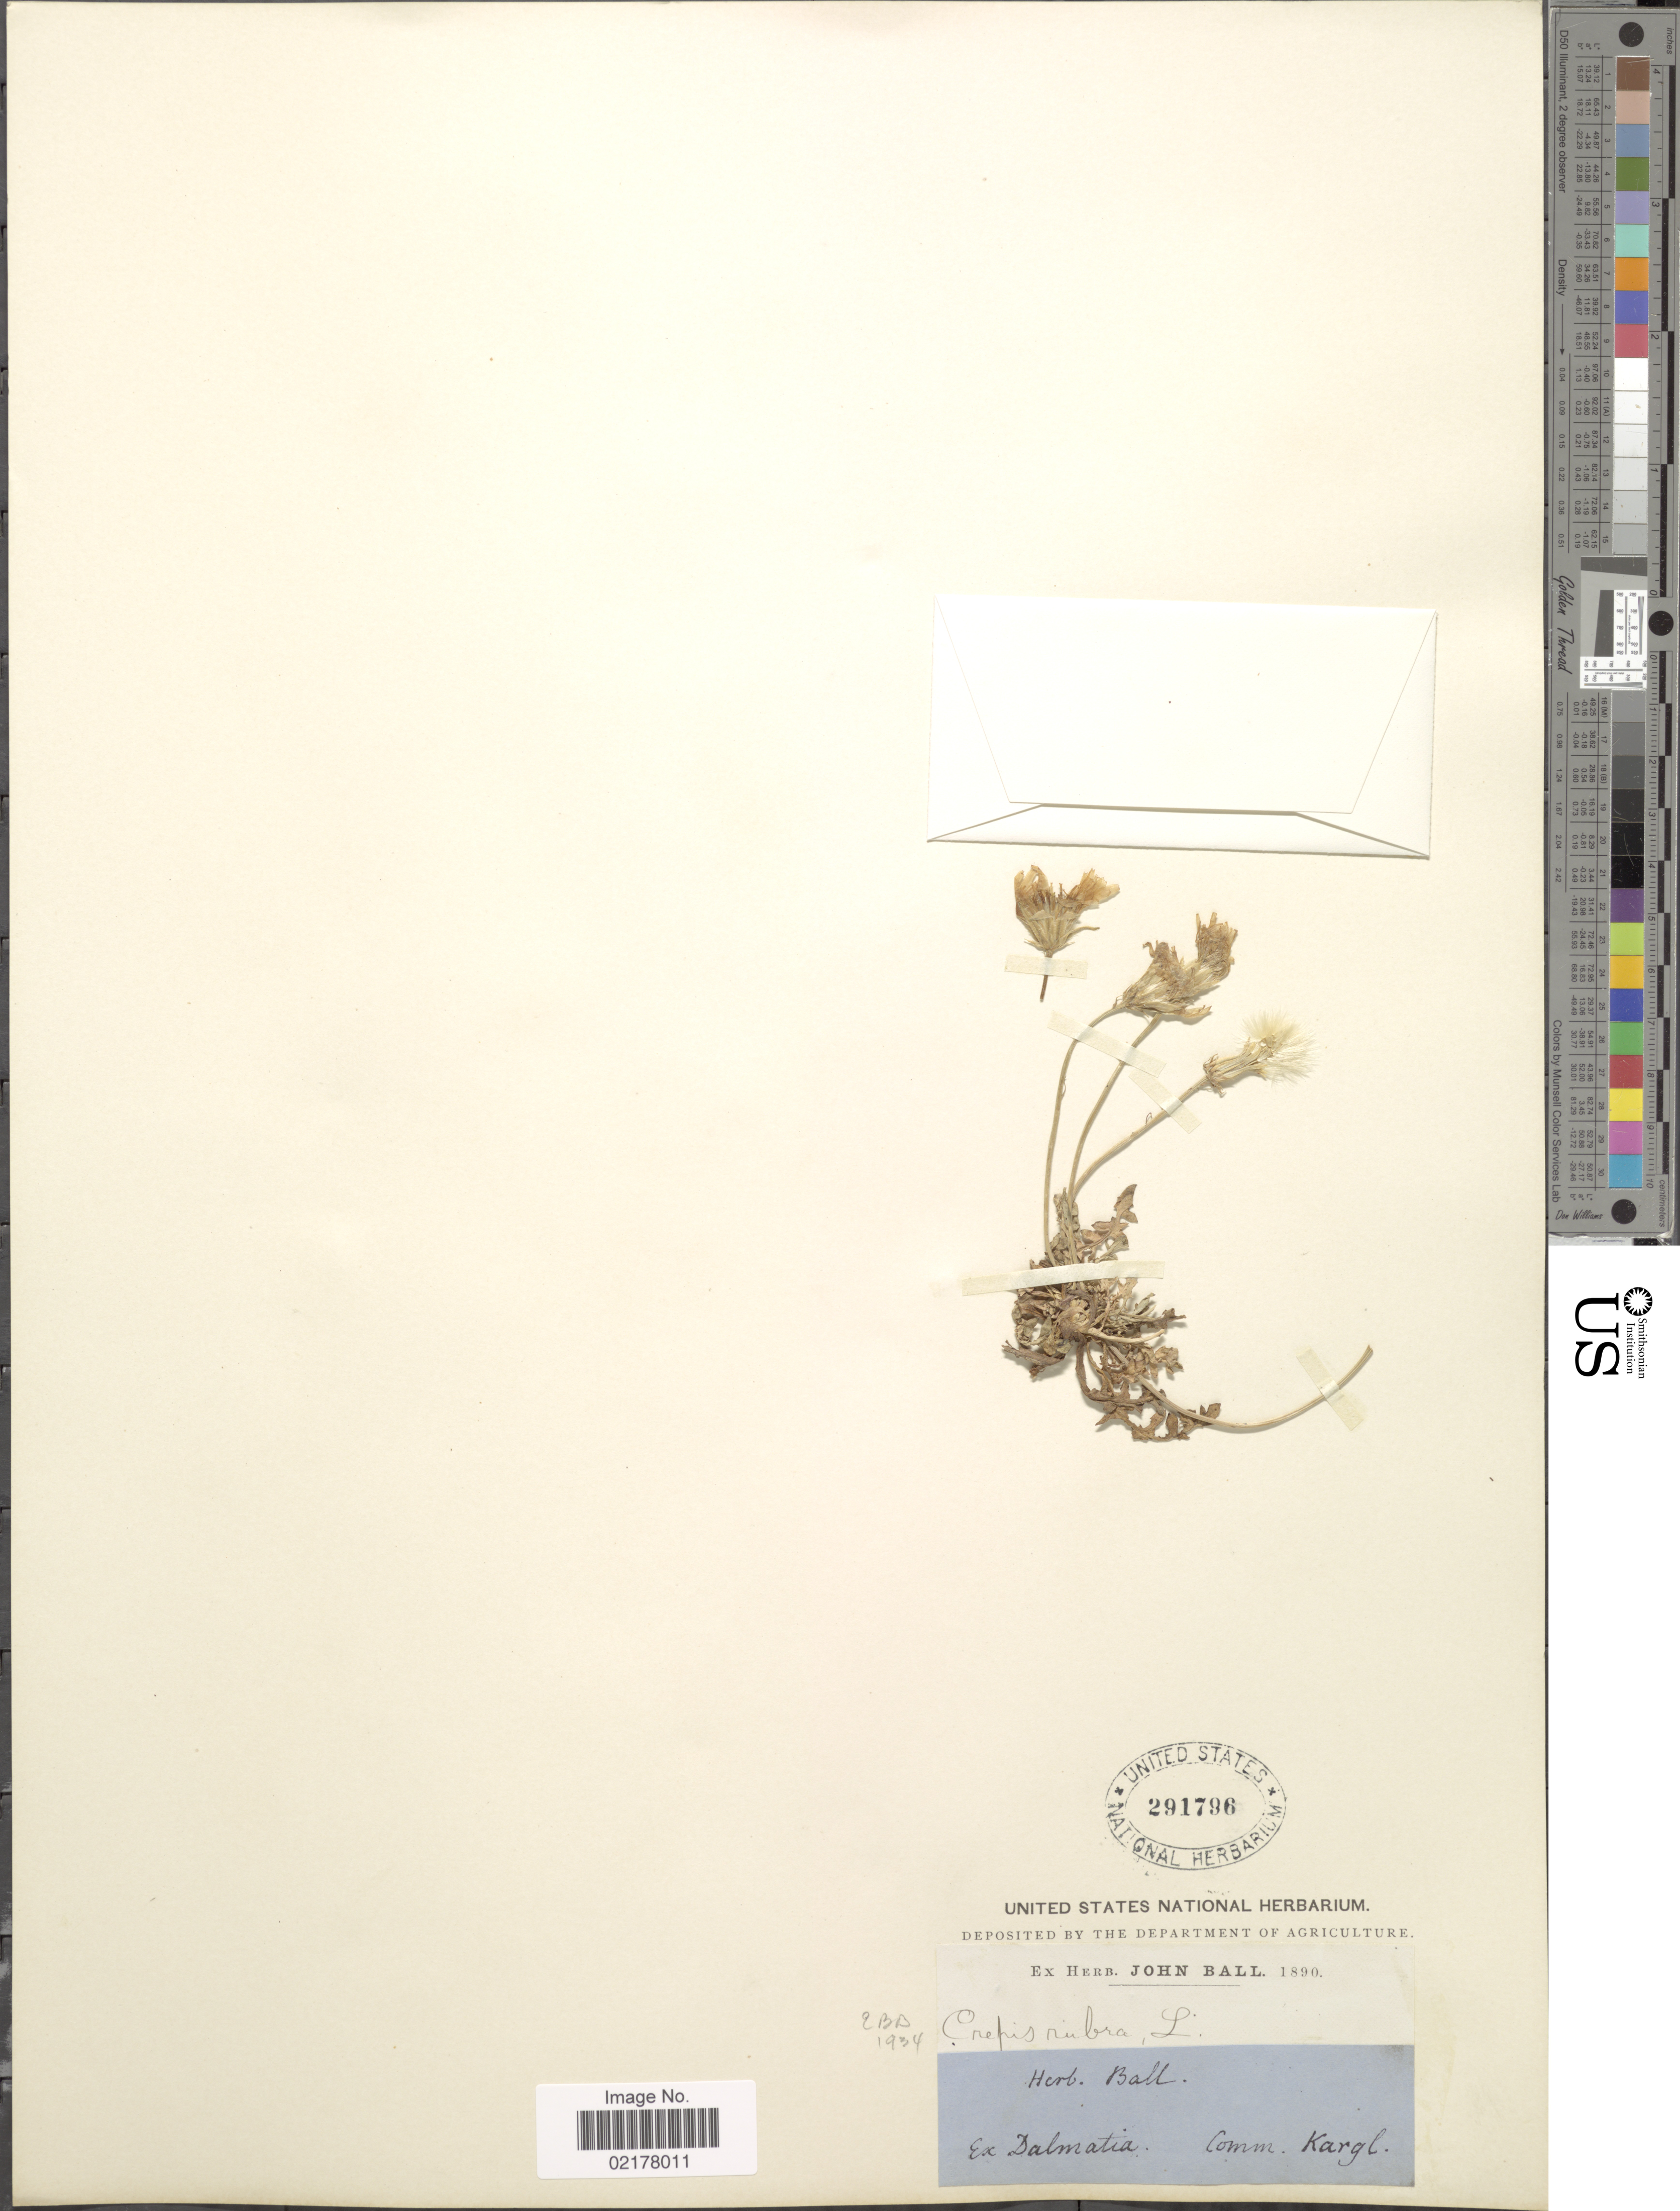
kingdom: Plantae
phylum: Tracheophyta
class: Magnoliopsida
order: Asterales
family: Asteraceae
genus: Crepis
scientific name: Crepis rubra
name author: L.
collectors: J. Ball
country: Croatia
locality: Dalmatia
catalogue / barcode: US 291796